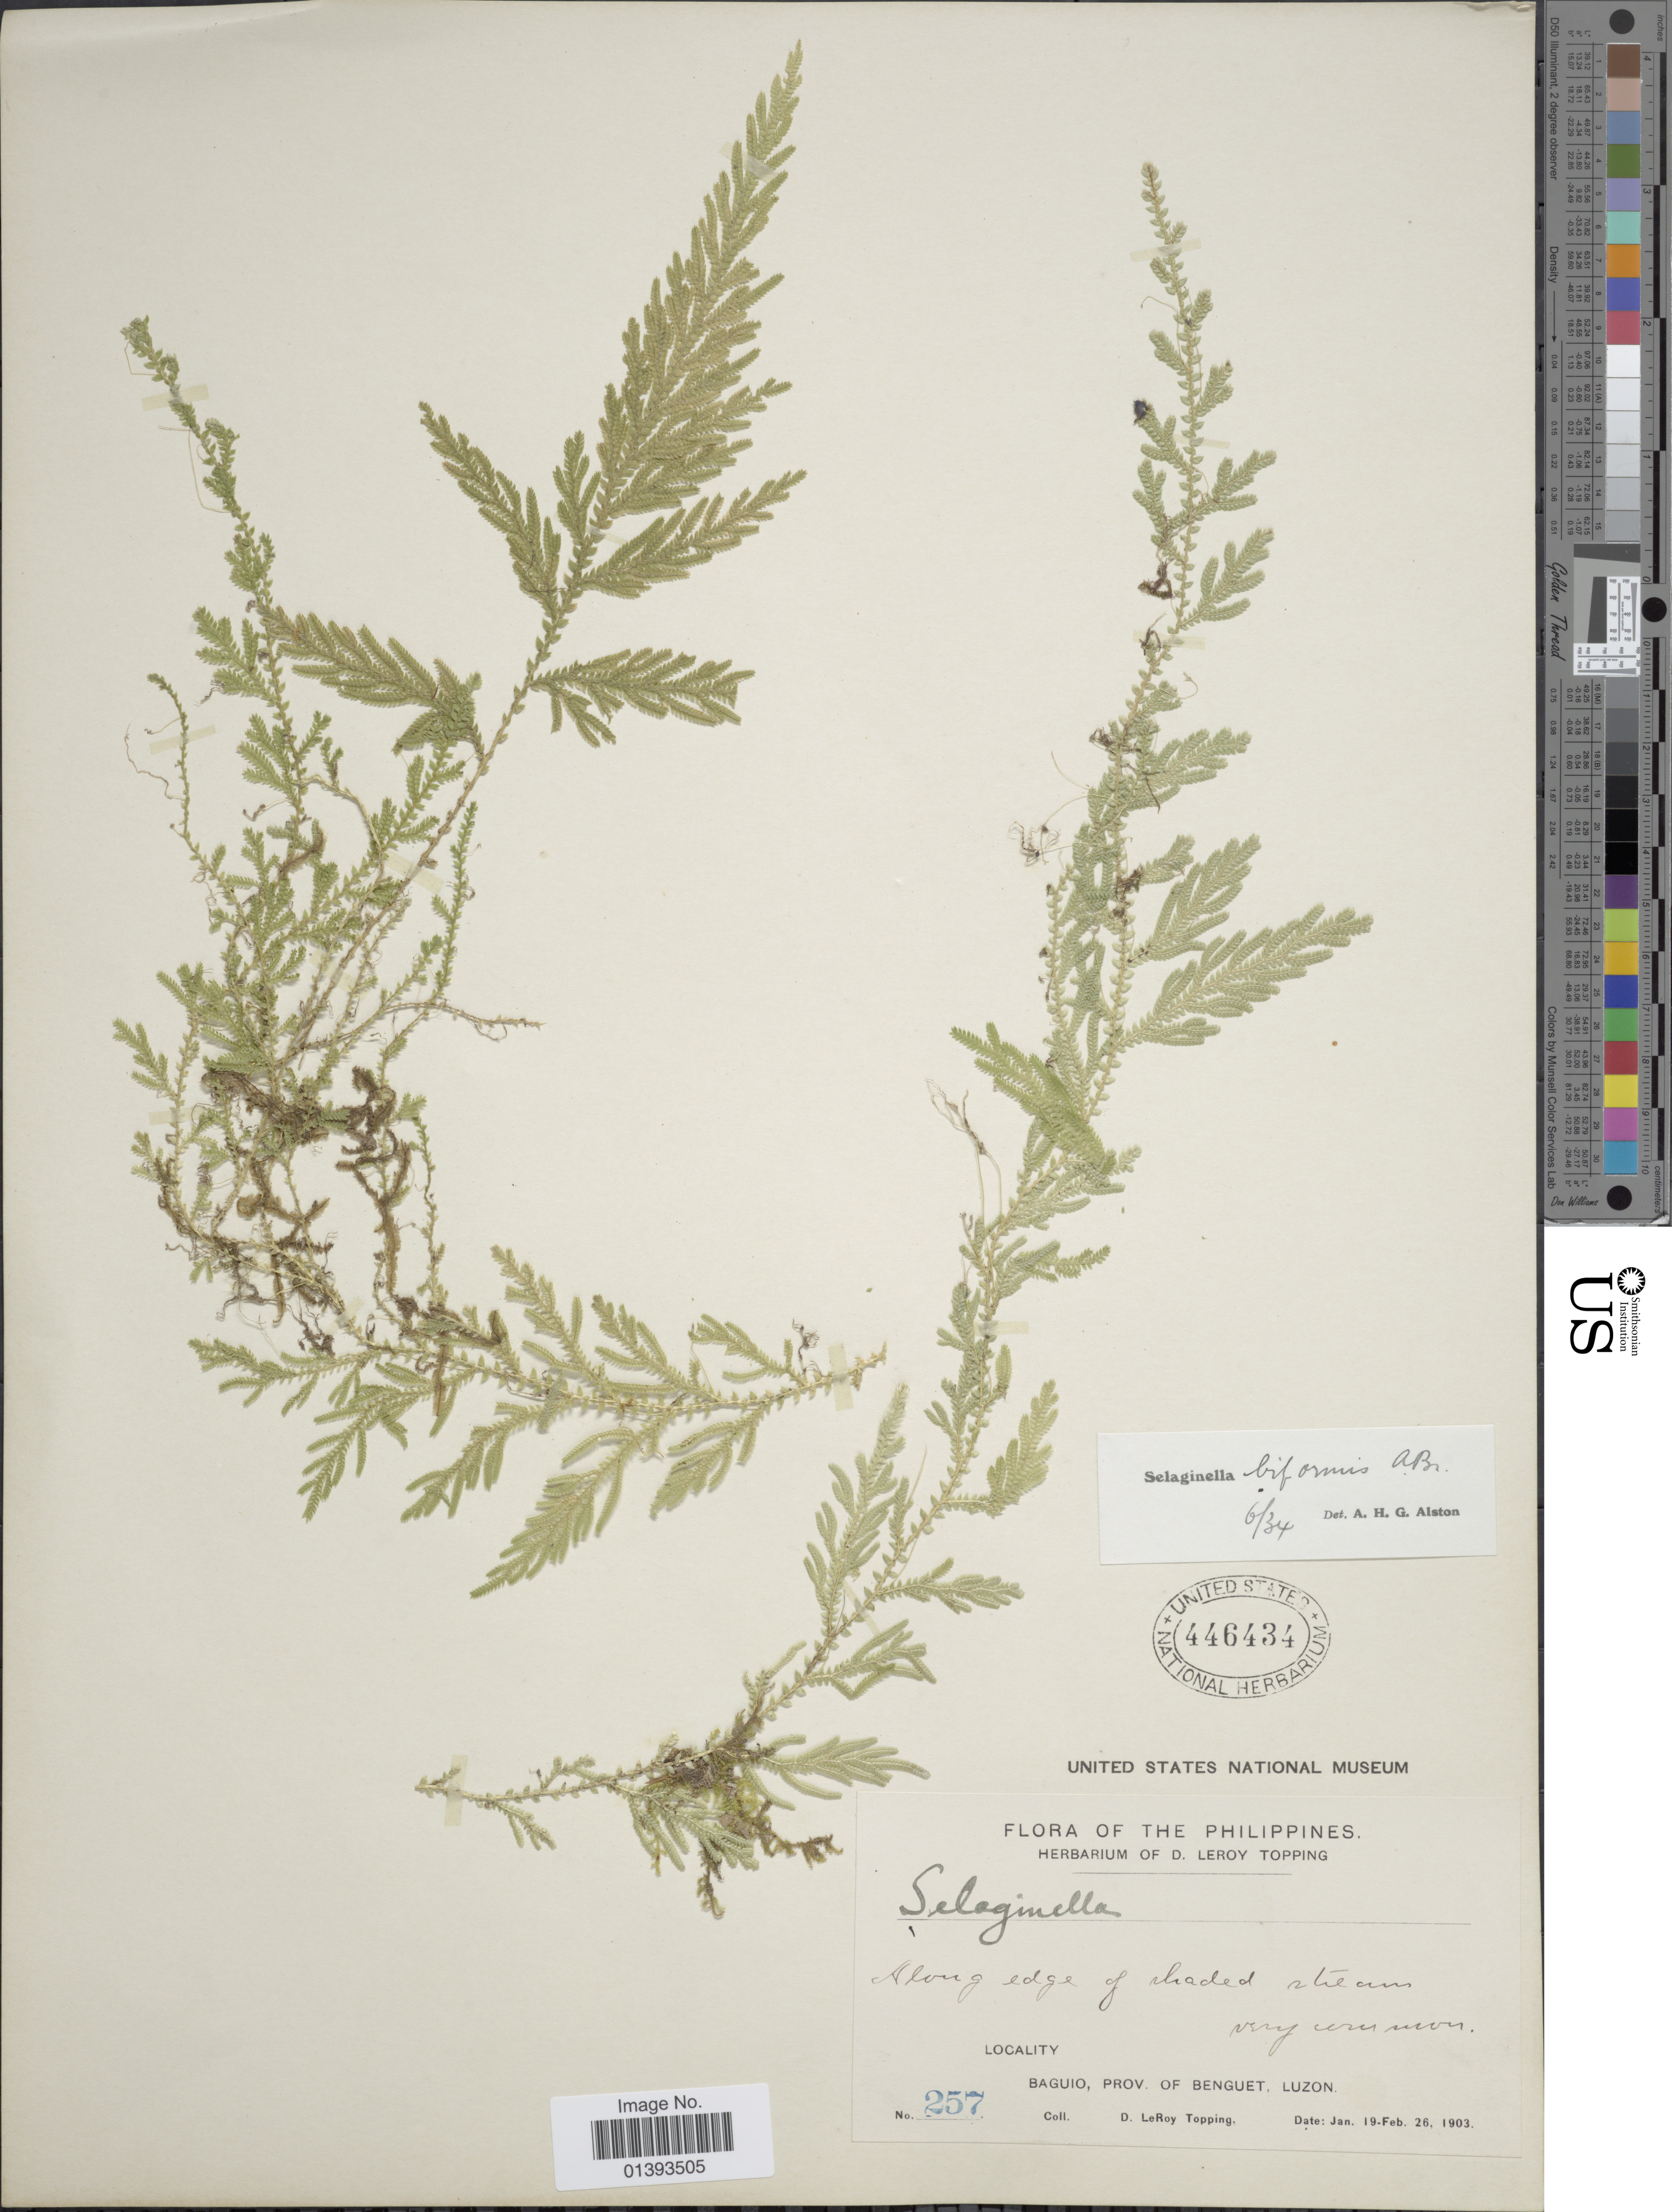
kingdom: Plantae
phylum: Tracheophyta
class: Lycopodiopsida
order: Selaginellales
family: Selaginellaceae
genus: Selaginella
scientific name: Selaginella biformis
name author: A. Braun ex Kuhn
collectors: D. L. Topping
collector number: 257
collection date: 1903-01-19/1903-02-26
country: Philippines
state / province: Central Luzon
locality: Baguio, prov. of Benguet, Luzon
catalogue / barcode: US 446434